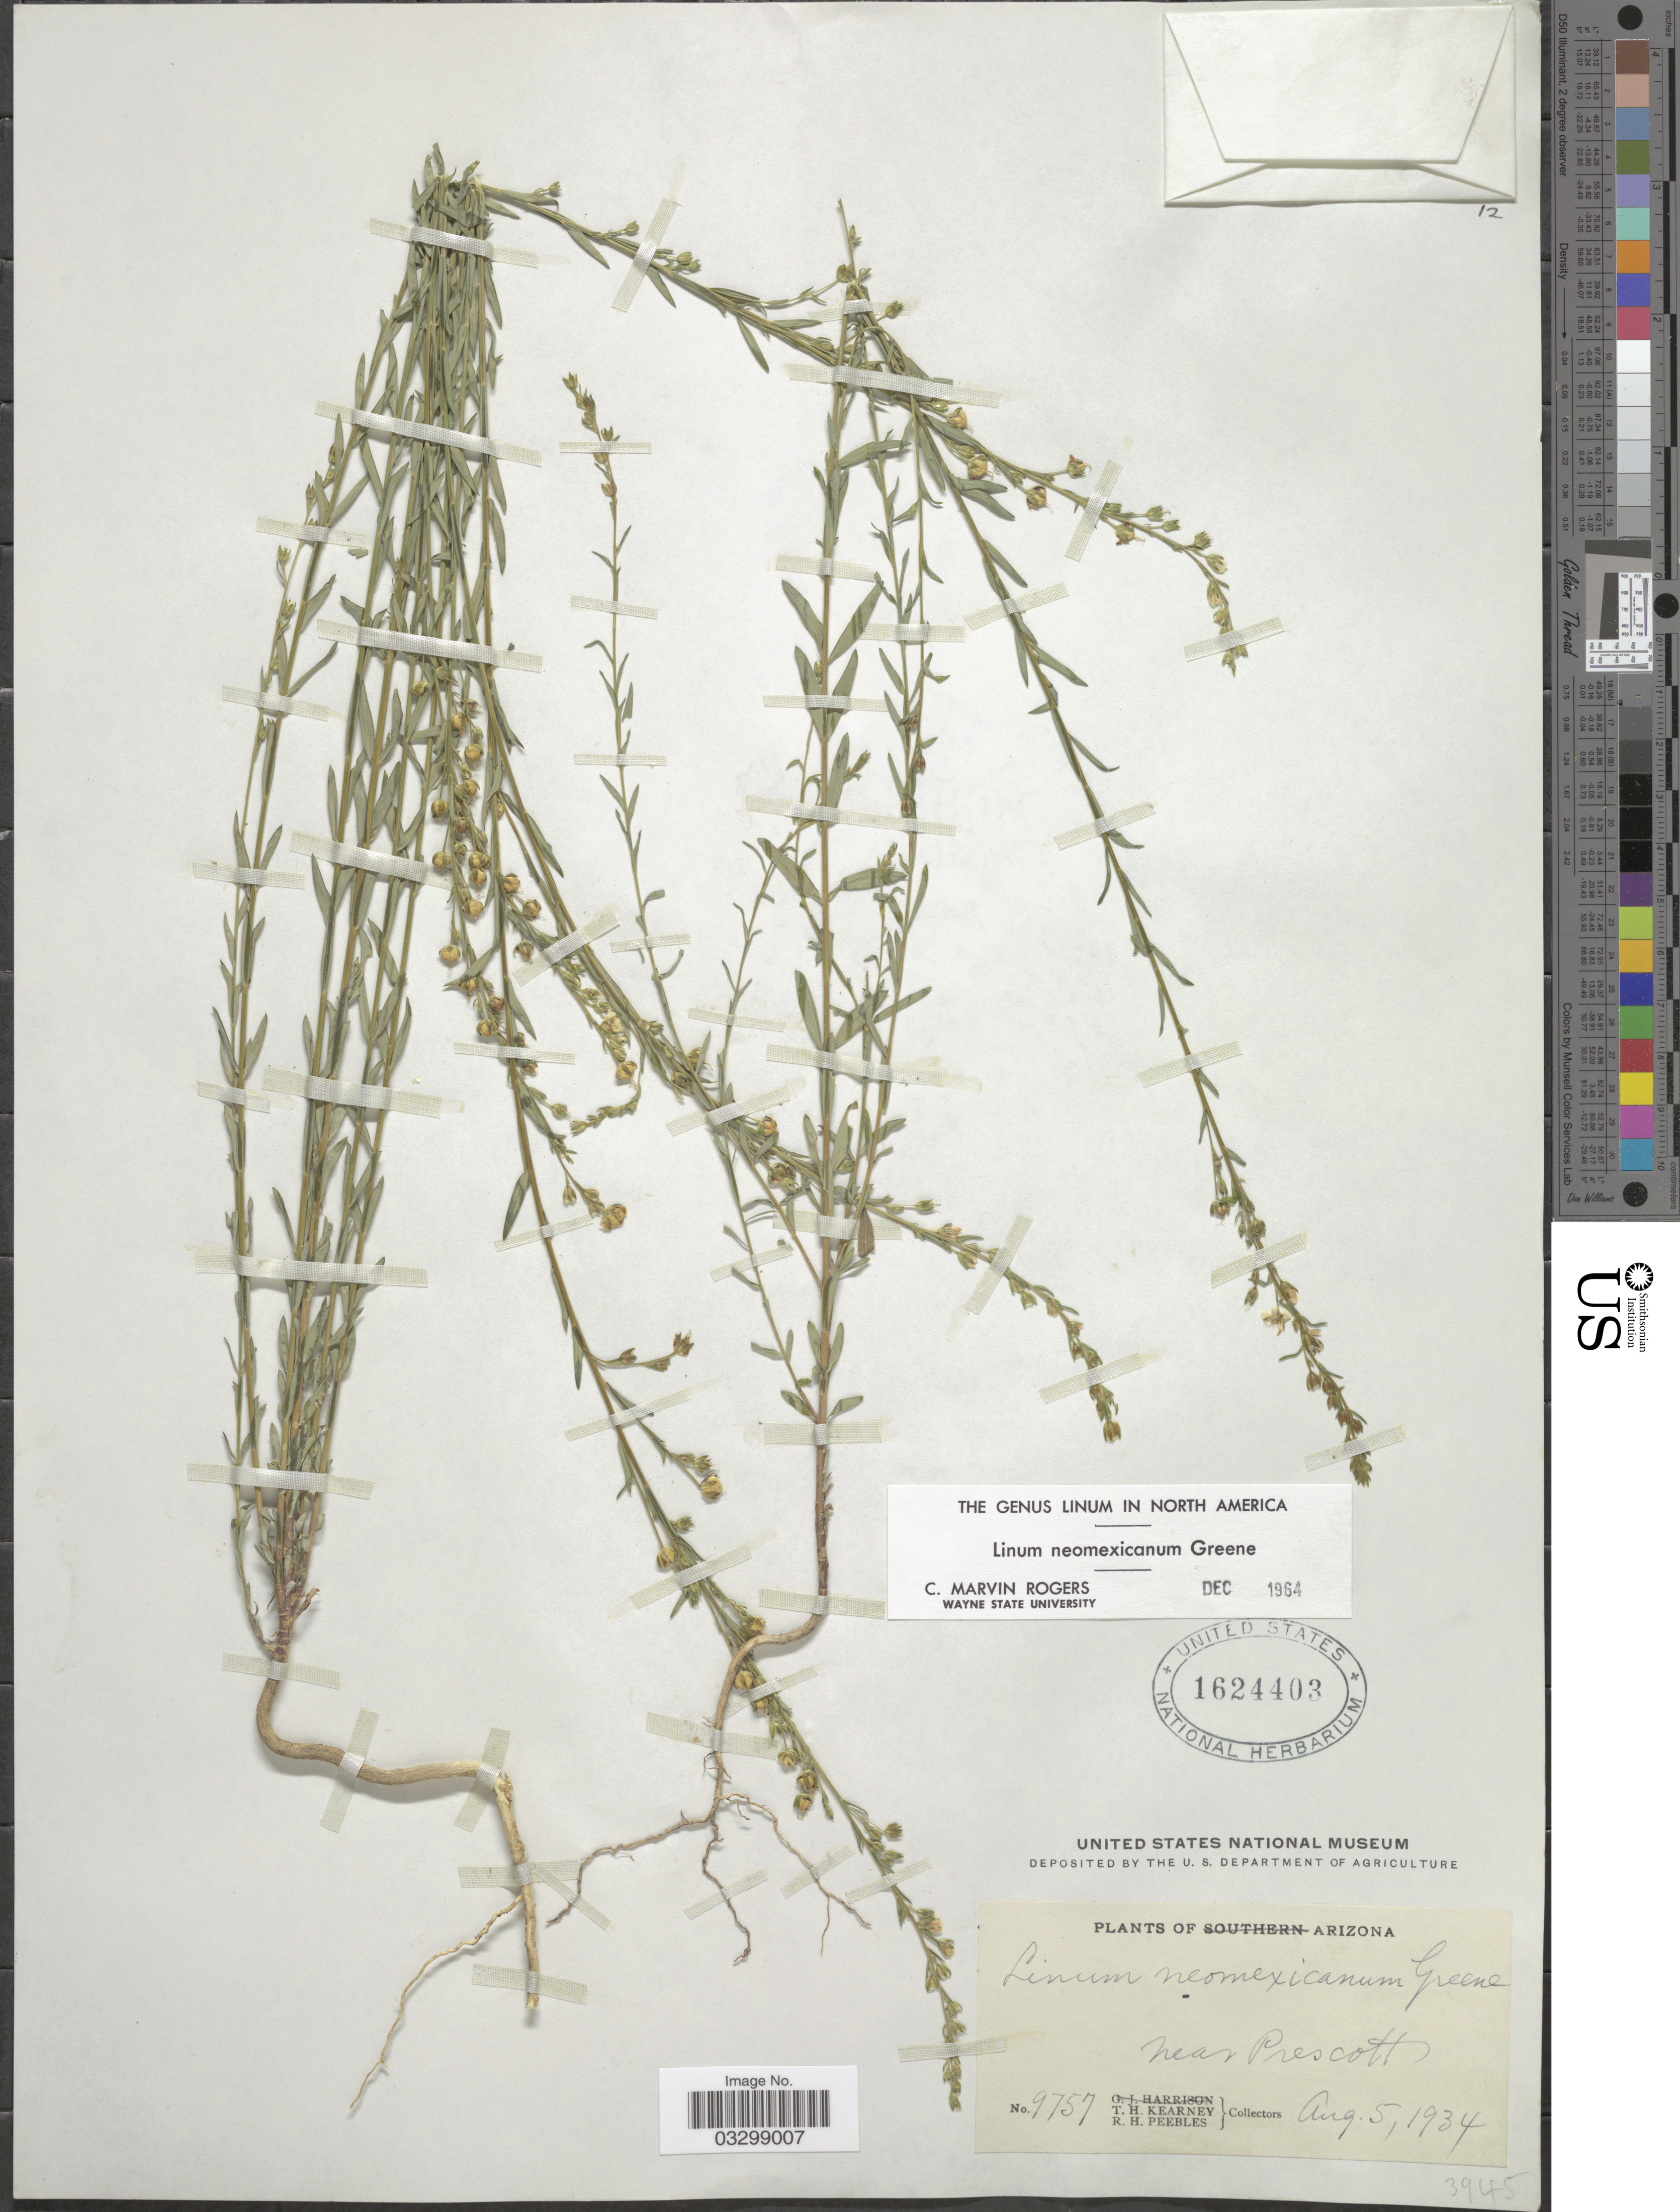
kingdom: Plantae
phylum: Tracheophyta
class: Magnoliopsida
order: Malpighiales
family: Linaceae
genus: Linum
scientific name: Linum neomexicanum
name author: Greene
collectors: T. H. Kearney & R. H. Peebles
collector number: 9757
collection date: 1934-08-05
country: United States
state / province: Arizona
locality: Near Prescott.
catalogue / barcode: US 1624403